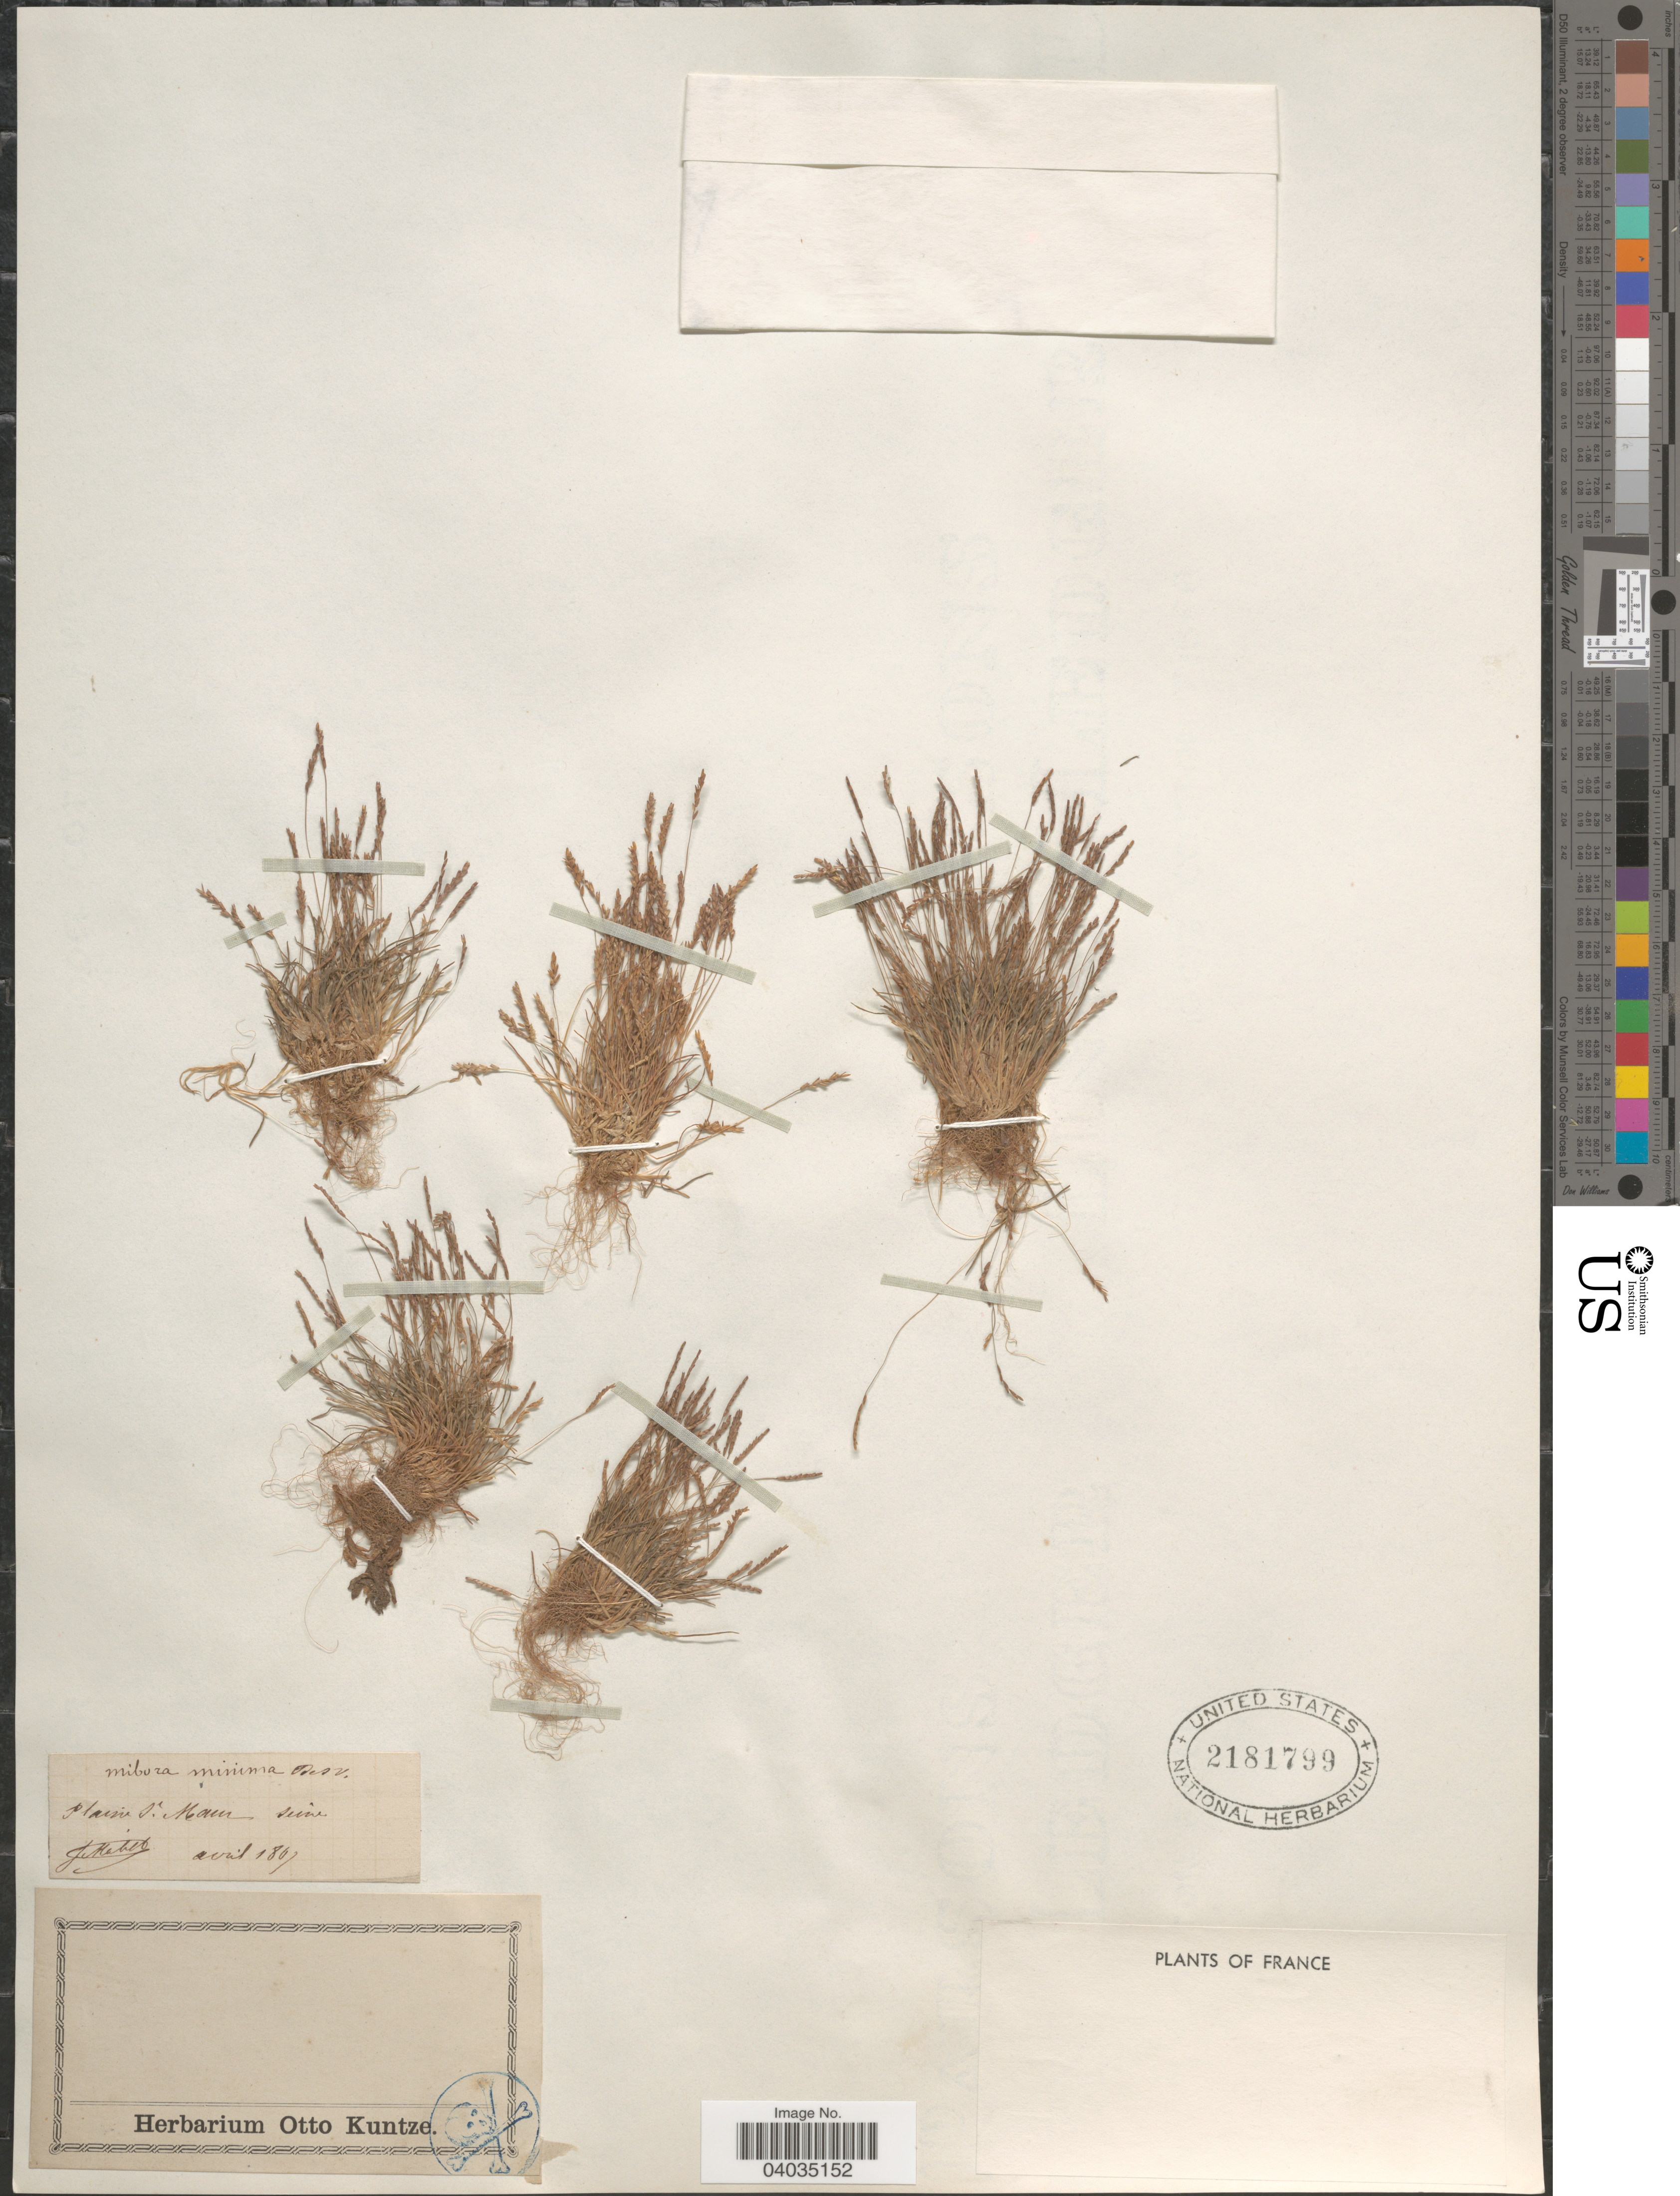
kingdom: Plantae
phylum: Tracheophyta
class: Liliopsida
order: Poales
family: Poaceae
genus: Mibora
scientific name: Mibora minima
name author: (L.) Desv.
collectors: J. Mabel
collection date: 1867-04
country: France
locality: Plaine d' Main. Seine.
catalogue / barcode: US 2181799